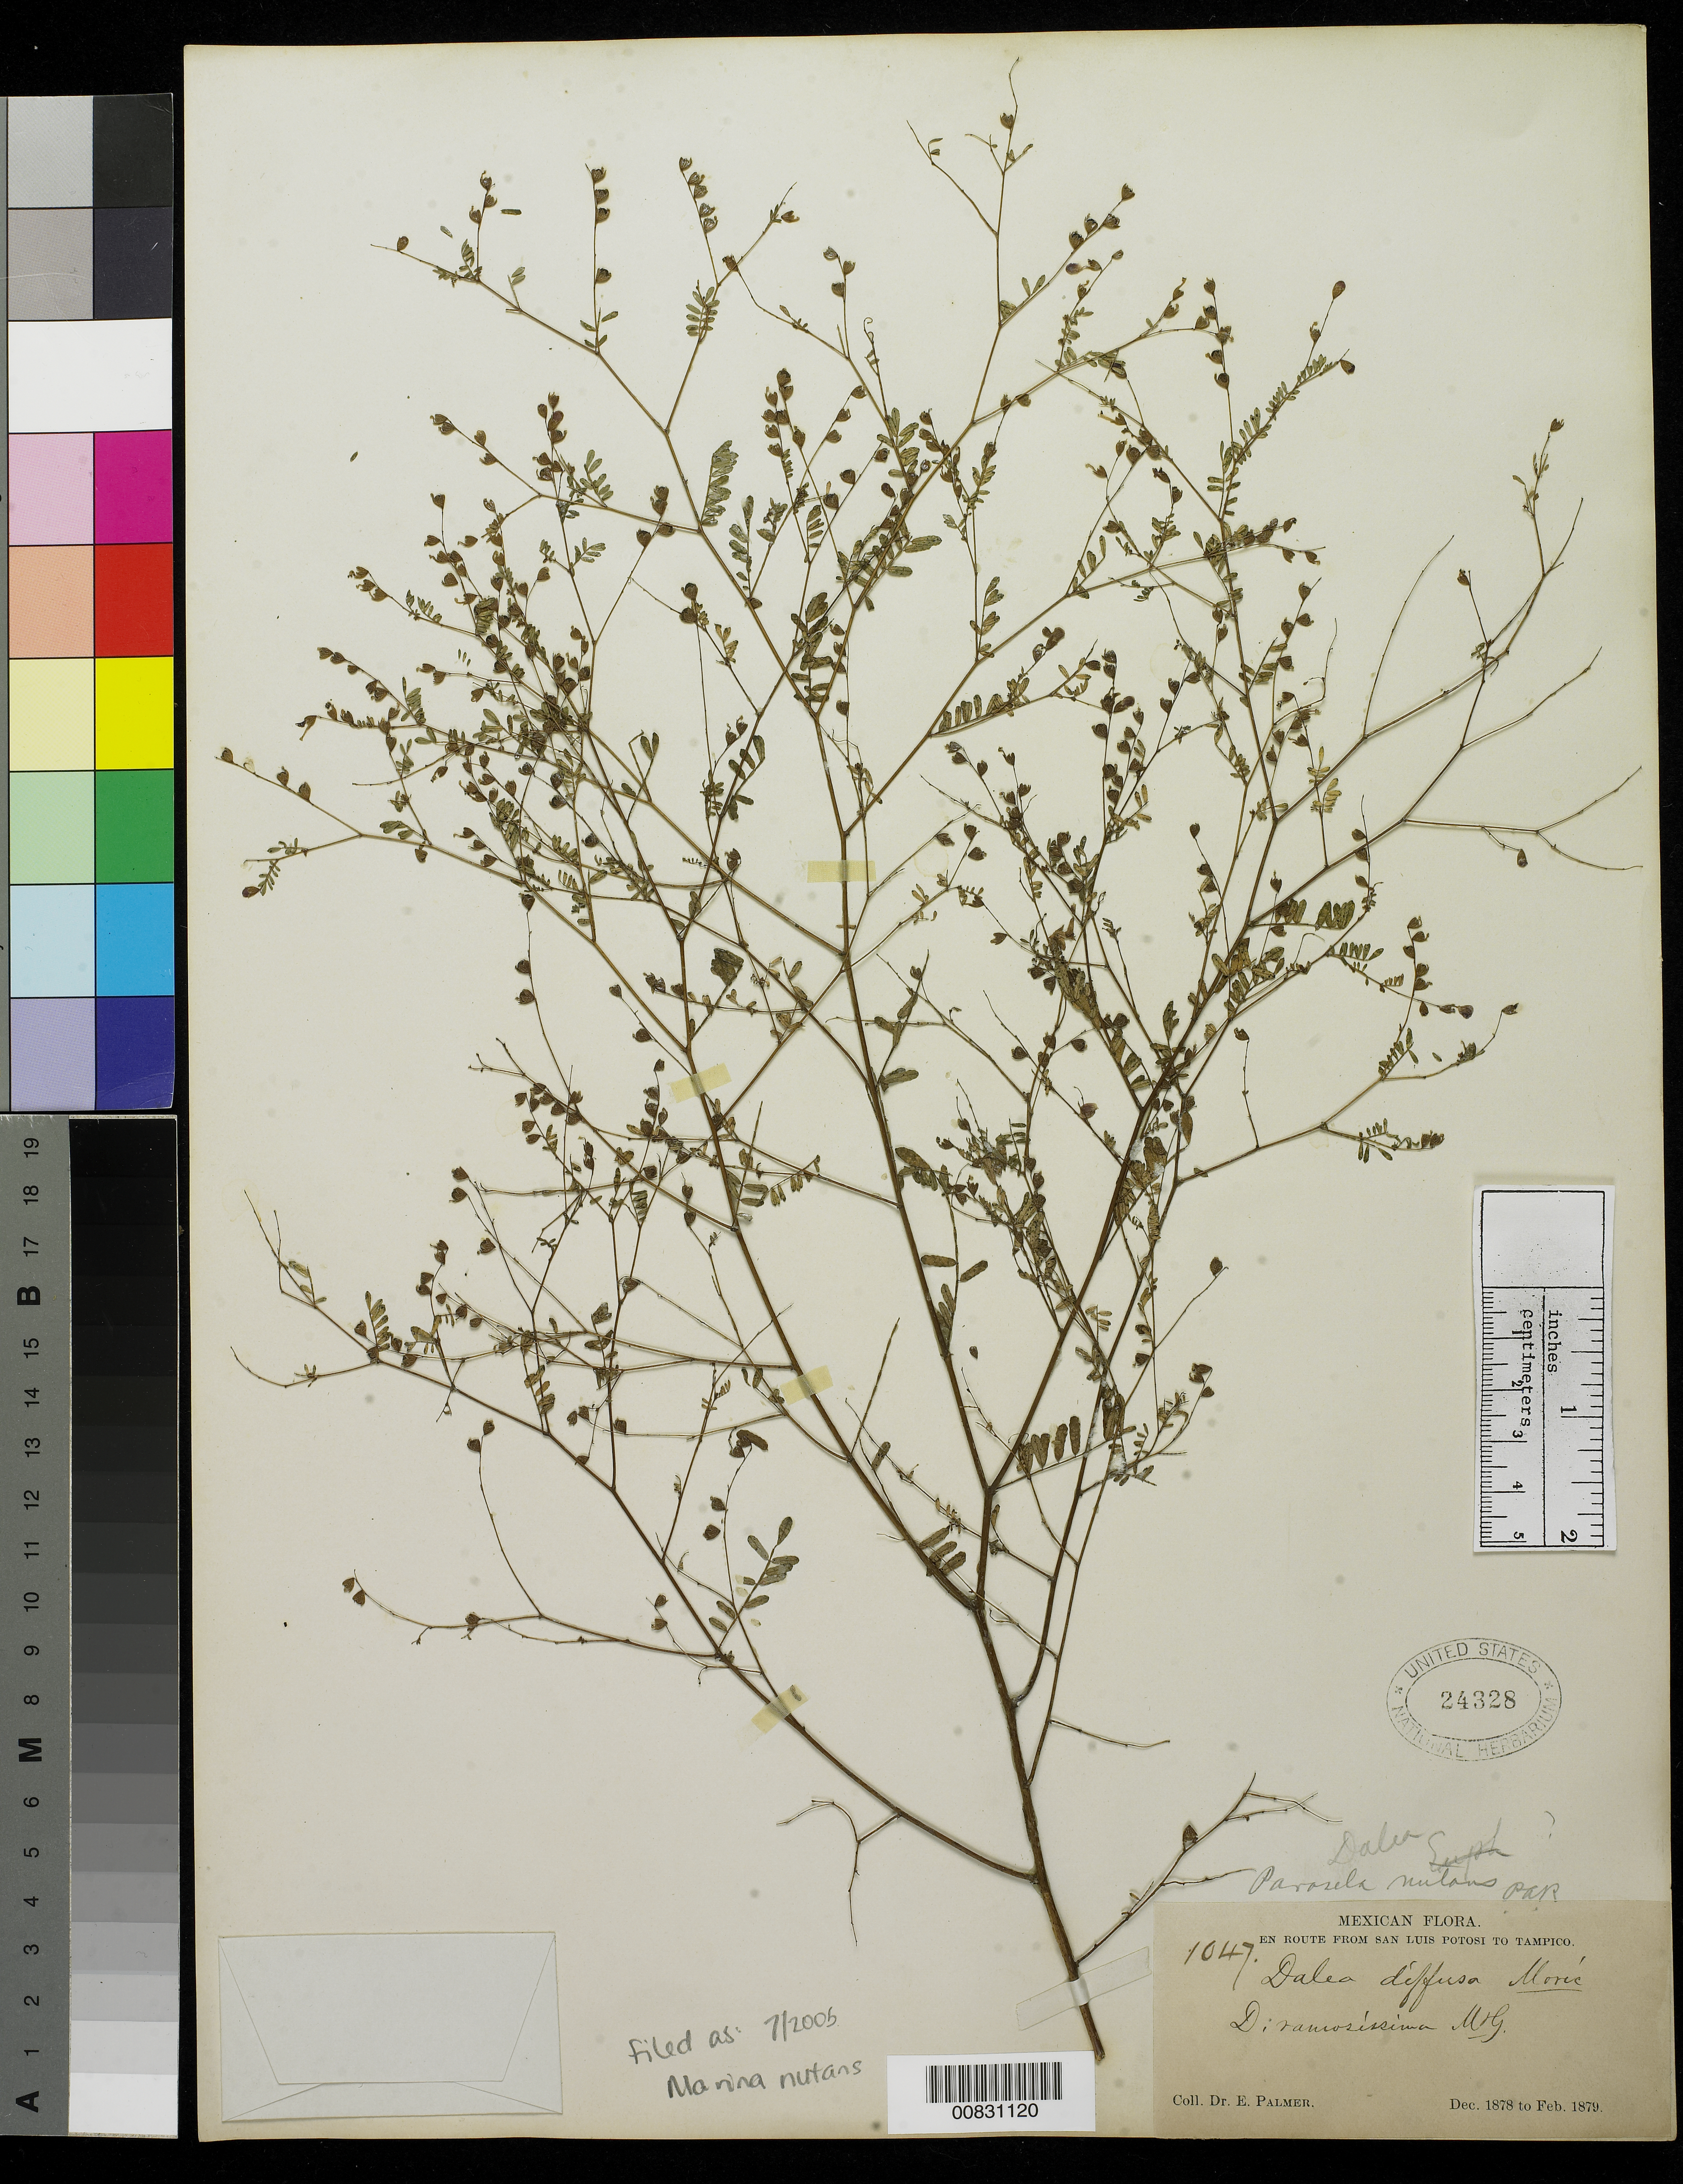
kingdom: Plantae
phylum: Tracheophyta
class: Magnoliopsida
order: Fabales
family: Fabaceae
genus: Marina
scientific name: Marina nutans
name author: (Cav.) Barneby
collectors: E. Palmer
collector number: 1047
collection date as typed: Dec 1878 to -- Feb 1879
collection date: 1878-12/1879-02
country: Mexico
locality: En route from San Luis Potosí to Tampico, Tamaulipas.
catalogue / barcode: US 24328